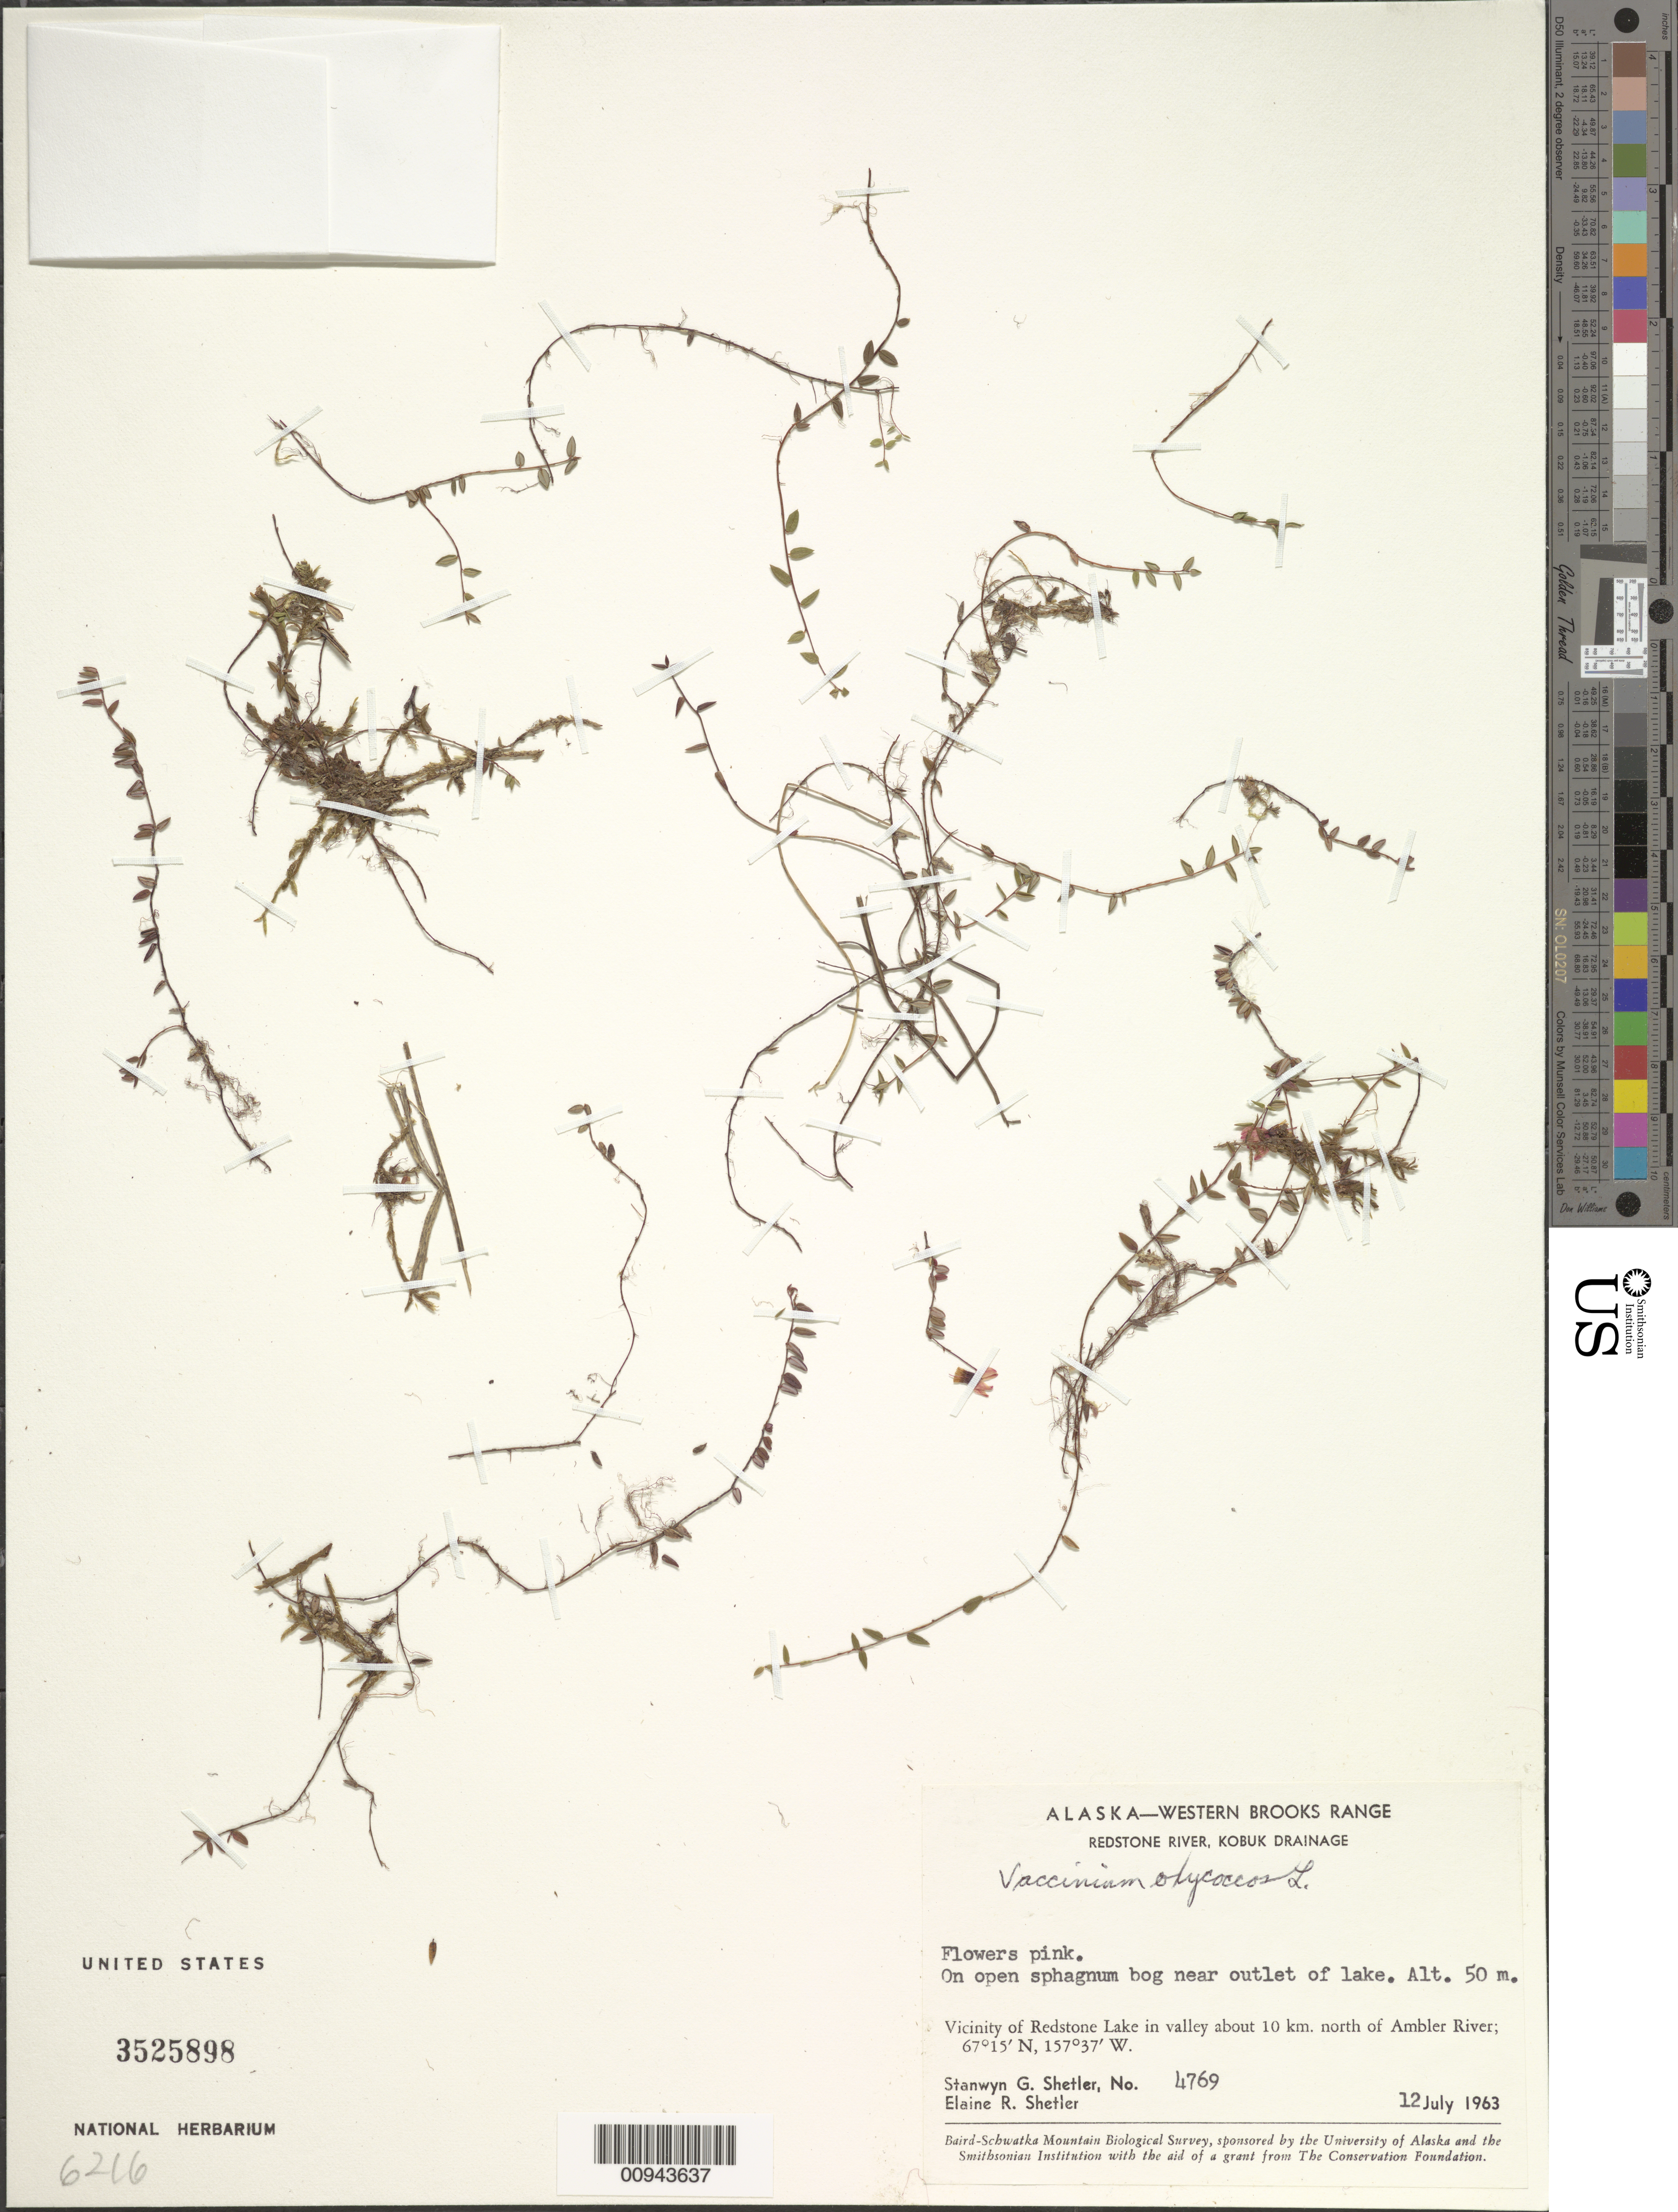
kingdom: Plantae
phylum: Tracheophyta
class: Magnoliopsida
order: Ericales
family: Ericaceae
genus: Vaccinium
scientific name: Vaccinium oxycoccos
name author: L.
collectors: S. Shetler & E. R. Shetler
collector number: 4769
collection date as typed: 12 Jul 1963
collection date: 1963-07-12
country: United States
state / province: Alaska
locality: Vicinity of Redstone Lake in valley about 10 km. north of Ambler River. Western Brooks Range, Redstone River, Kobuk Drainage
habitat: On open sphagnum bog near outlet of Lake.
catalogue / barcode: US 3525898